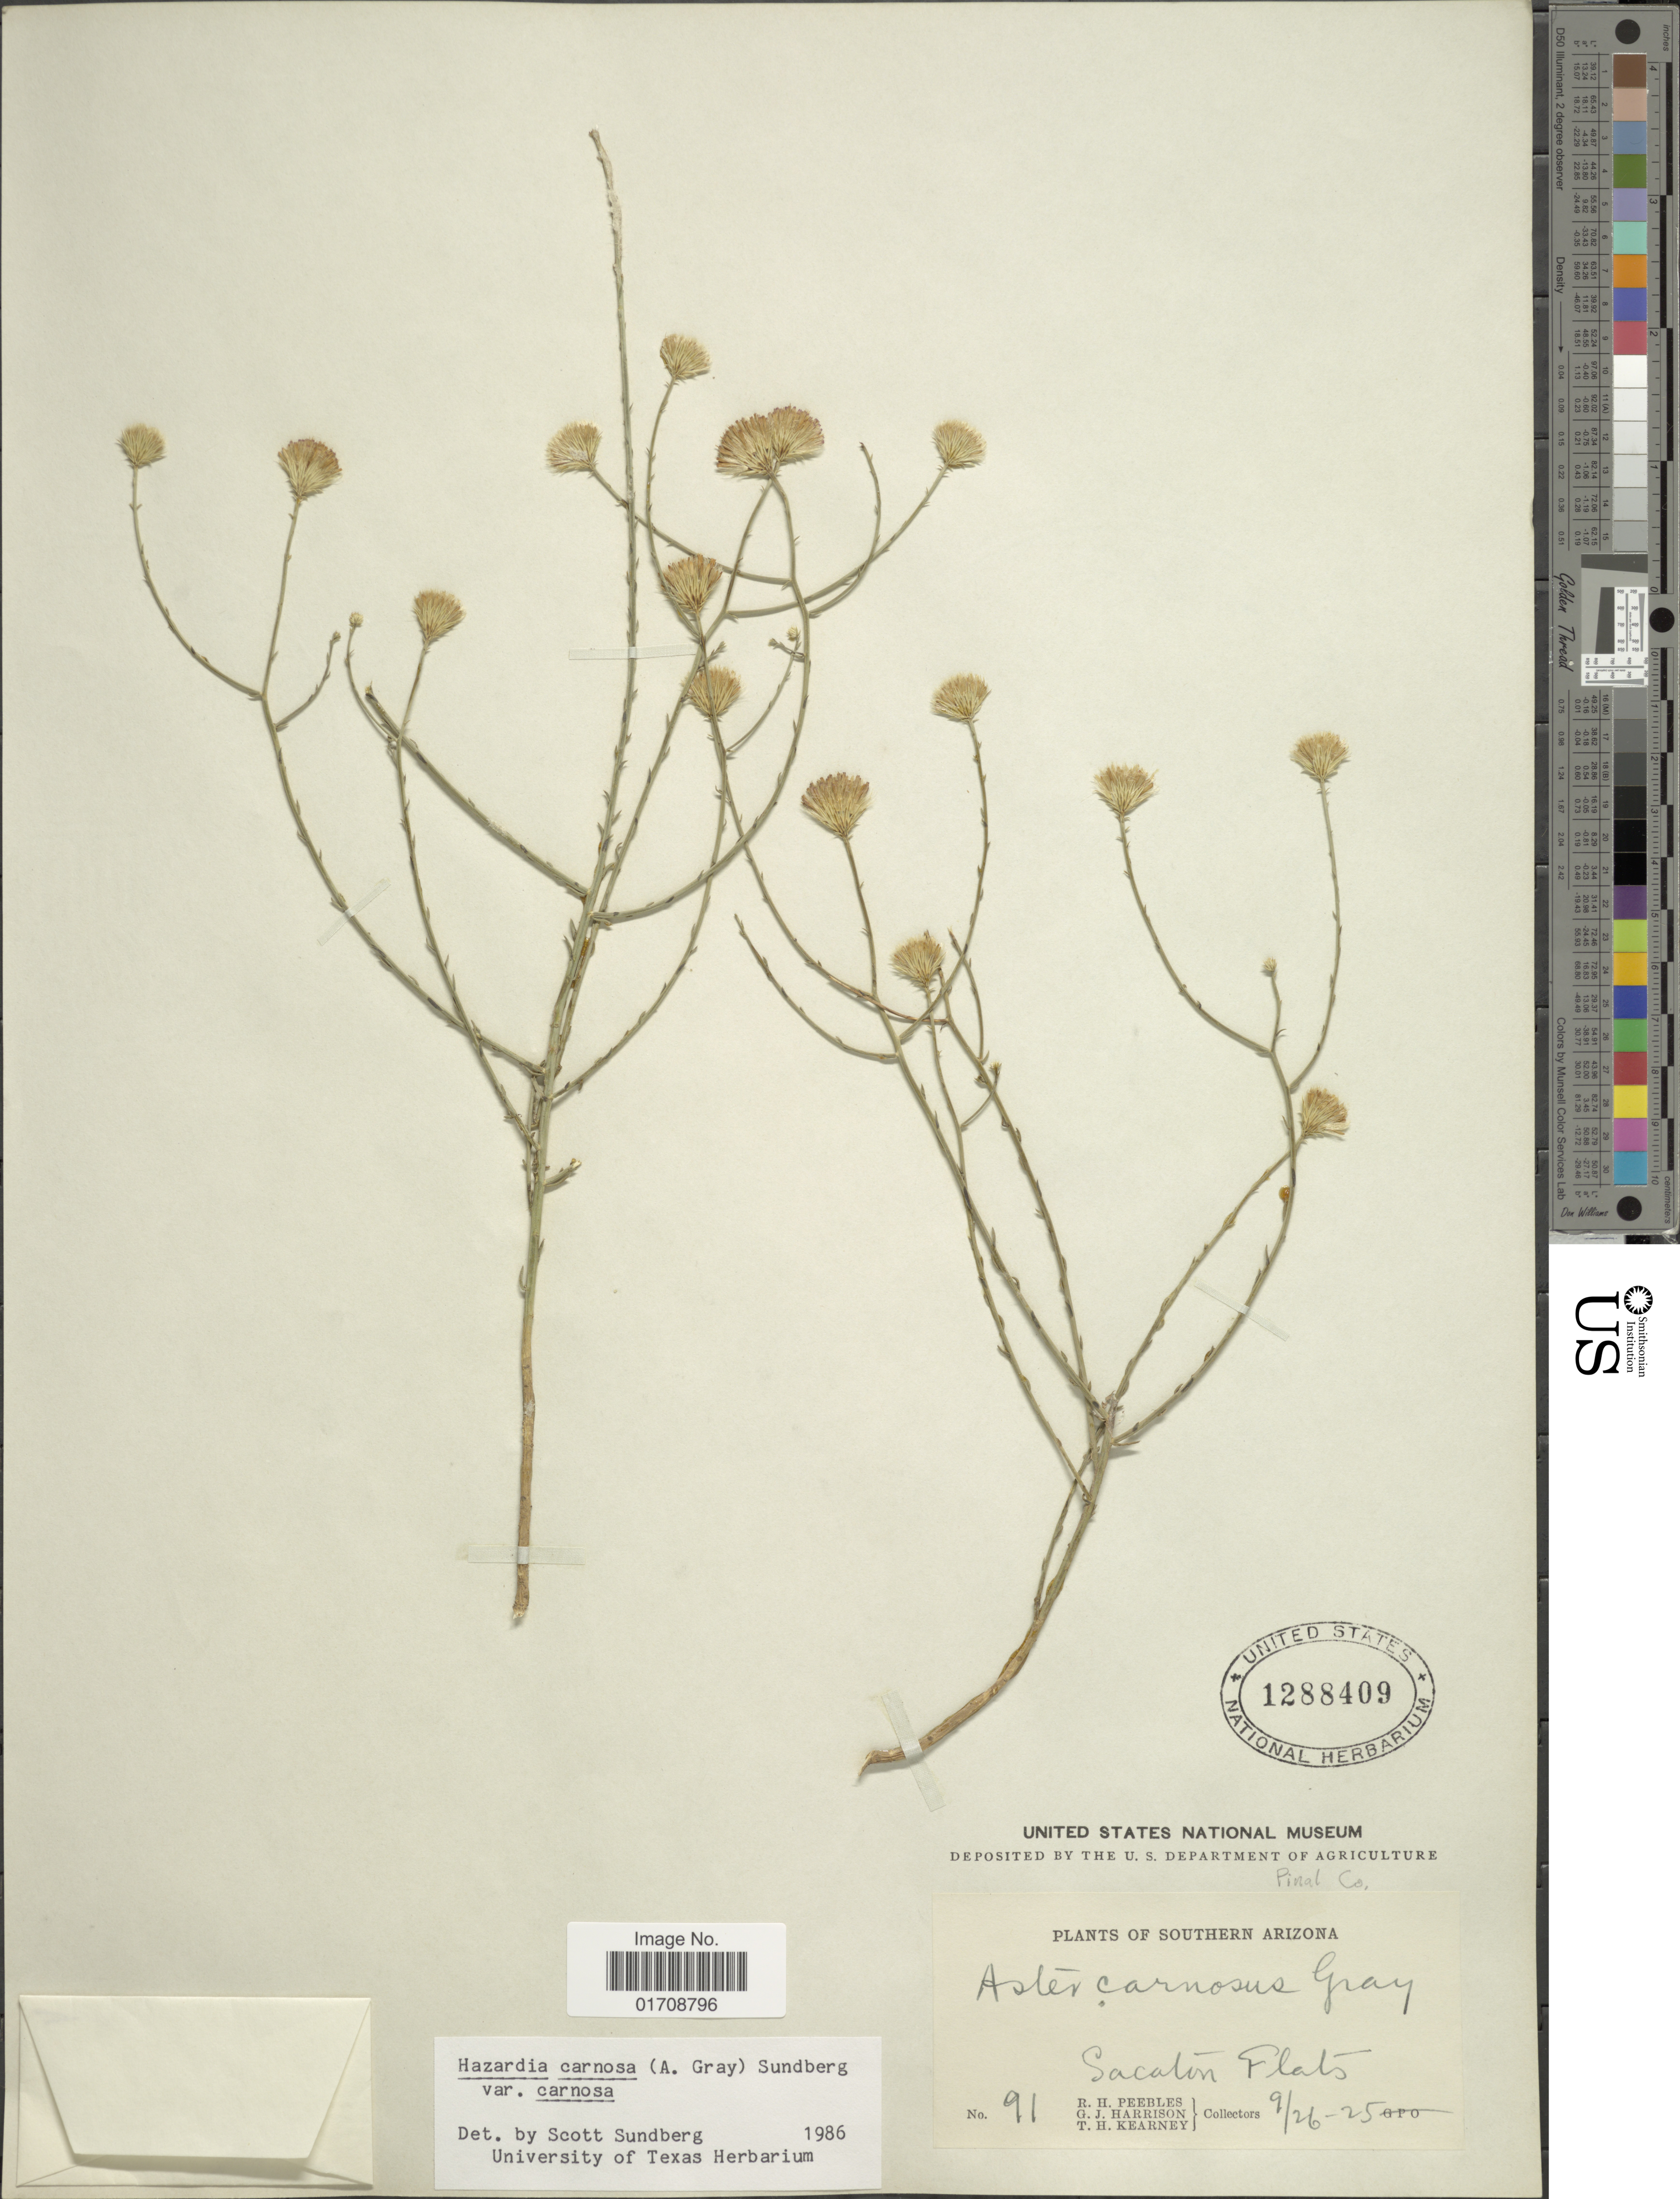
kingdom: Plantae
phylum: Tracheophyta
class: Magnoliopsida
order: Asterales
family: Asteraceae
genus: Machaeranthera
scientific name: Machaeranthera carnosa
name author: (A. Gray) G.L. Nesom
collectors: R. H. Peebles, G. J. Harrison & T. H. Kearney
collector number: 91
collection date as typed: Transcribed d/m/y: 26/9/25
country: United States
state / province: Arizona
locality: Southern Arizona, Sacaton Flats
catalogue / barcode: US 1288409